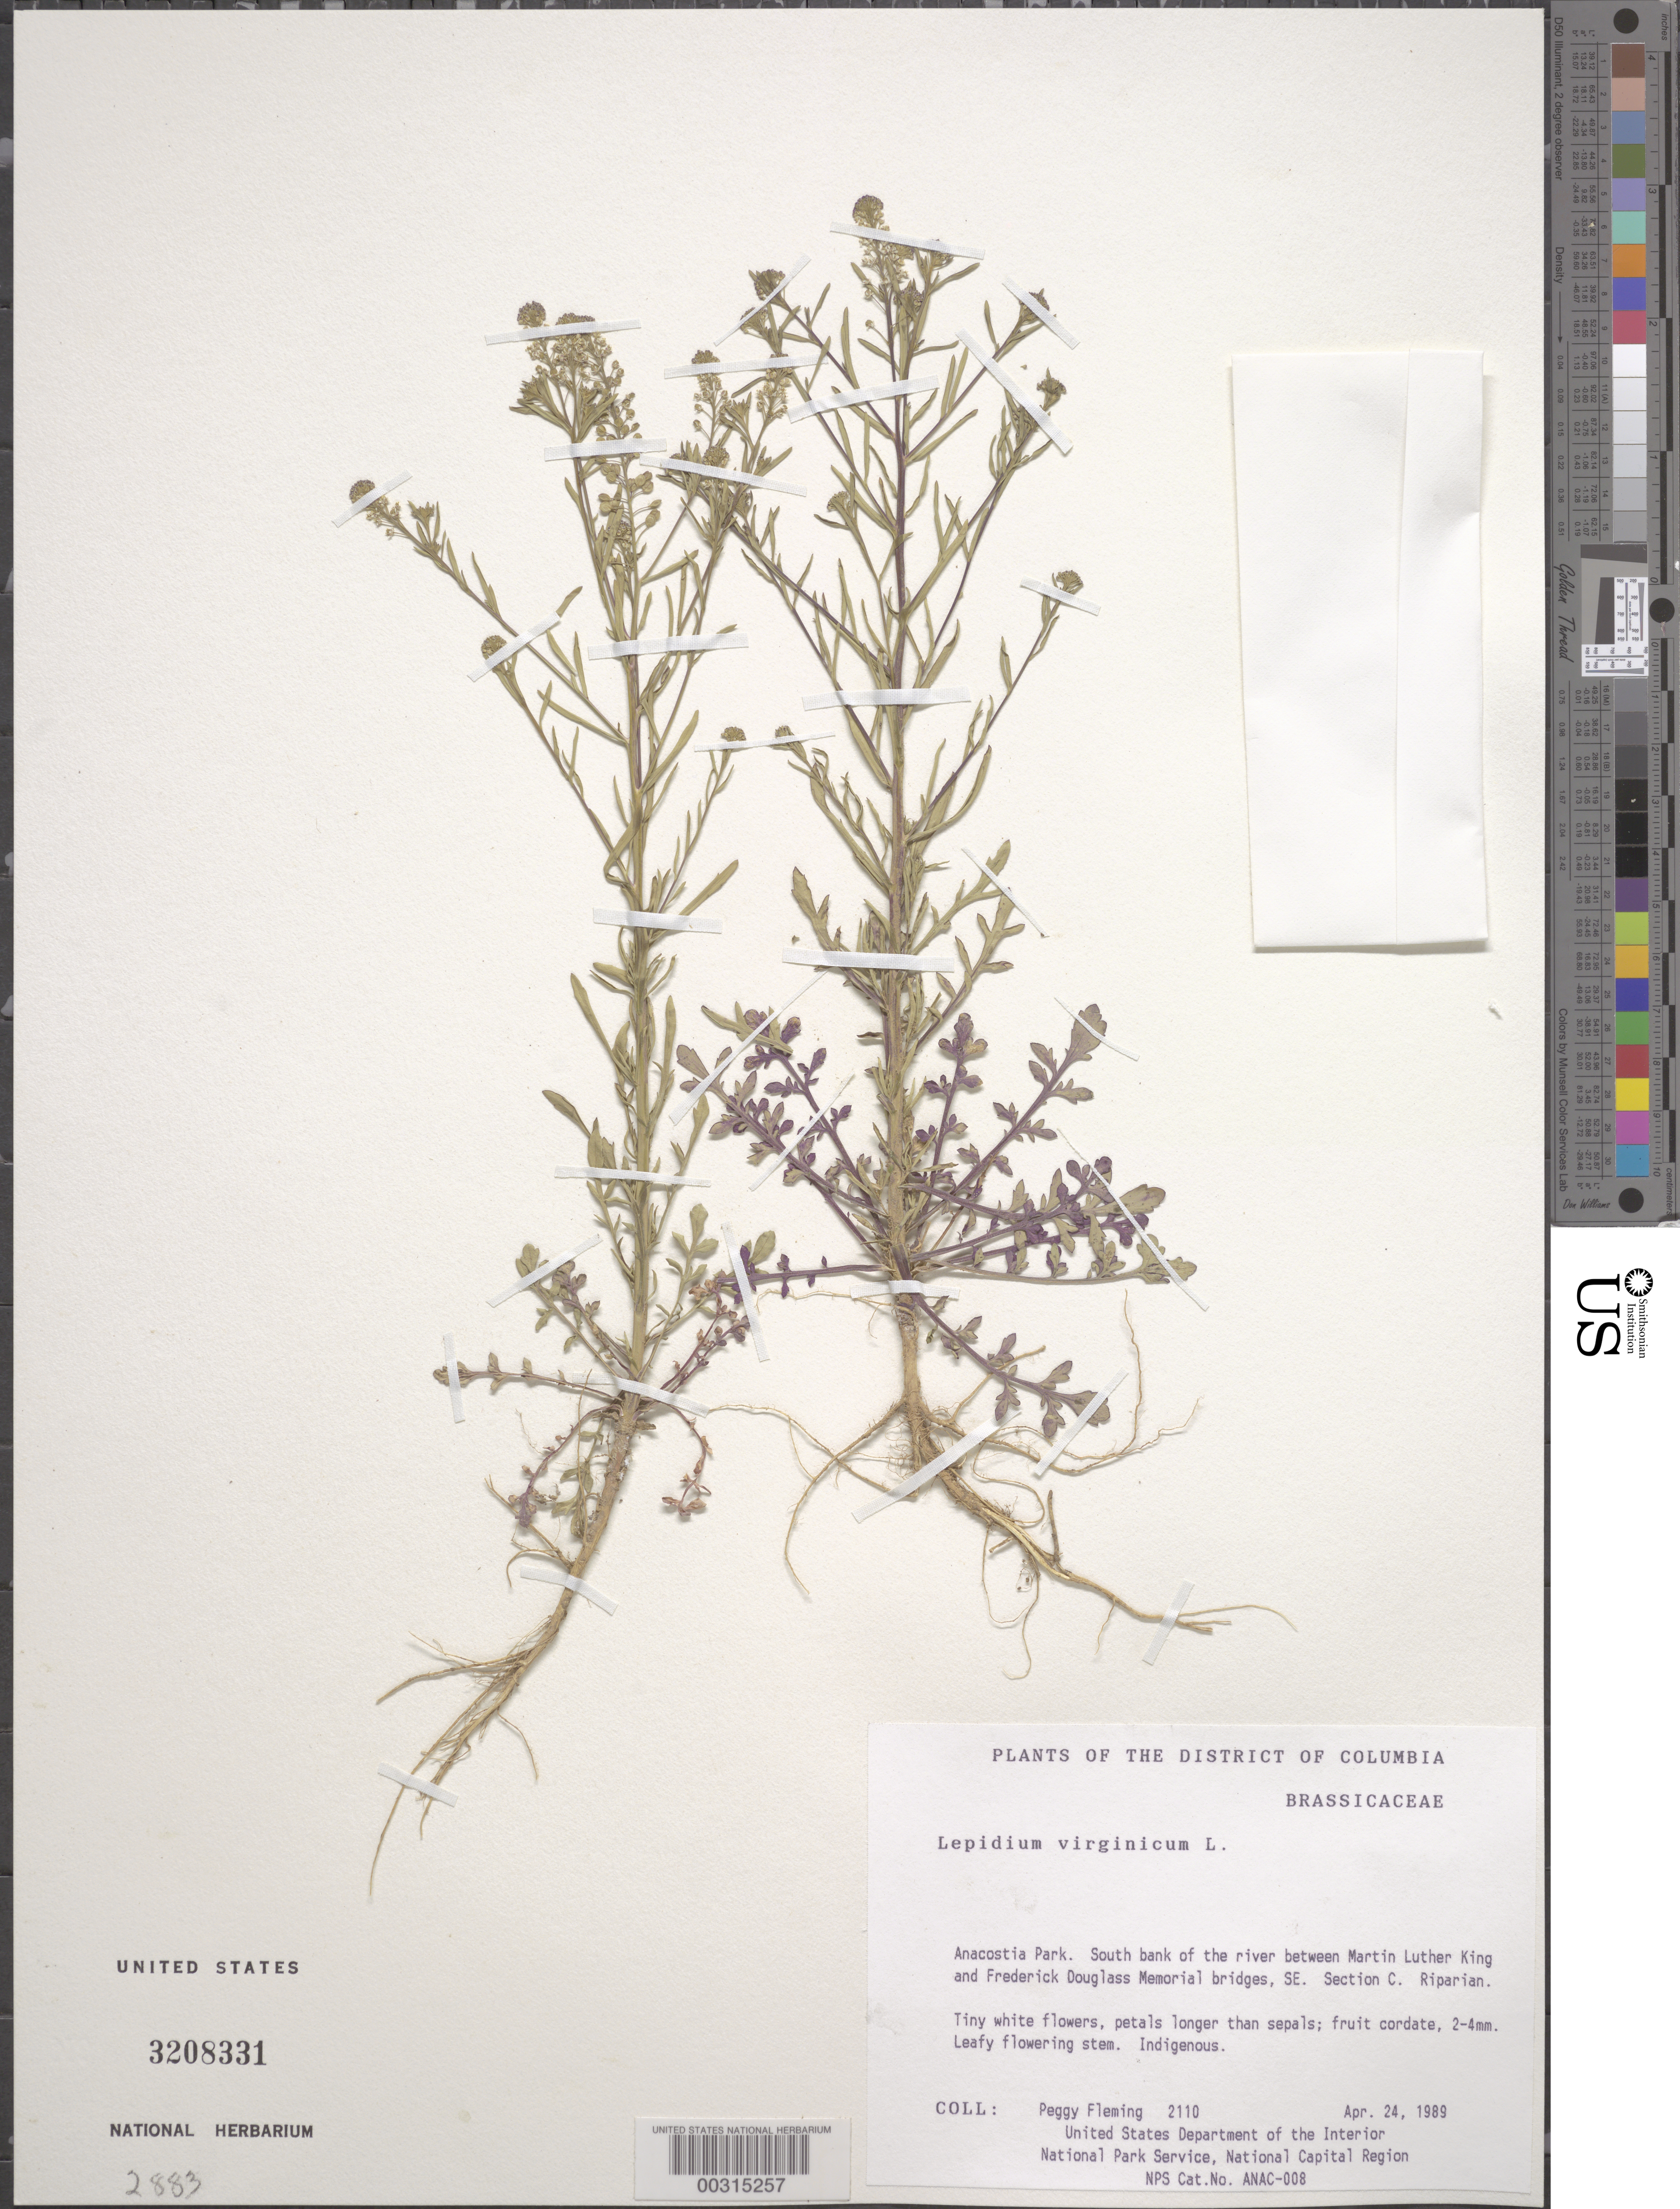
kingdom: Plantae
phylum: Tracheophyta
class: Magnoliopsida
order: Brassicales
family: Brassicaceae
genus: Lepidium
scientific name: Lepidium virginicum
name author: L.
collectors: P. Fleming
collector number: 2110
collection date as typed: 24 Apr 1989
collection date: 1989-04-24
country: United States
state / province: District of Columbia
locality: Anacostia Park, S bank of River between Martin Luther King and Frederick Douglass Memorial Bridges, SE Section C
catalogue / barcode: US 3208331